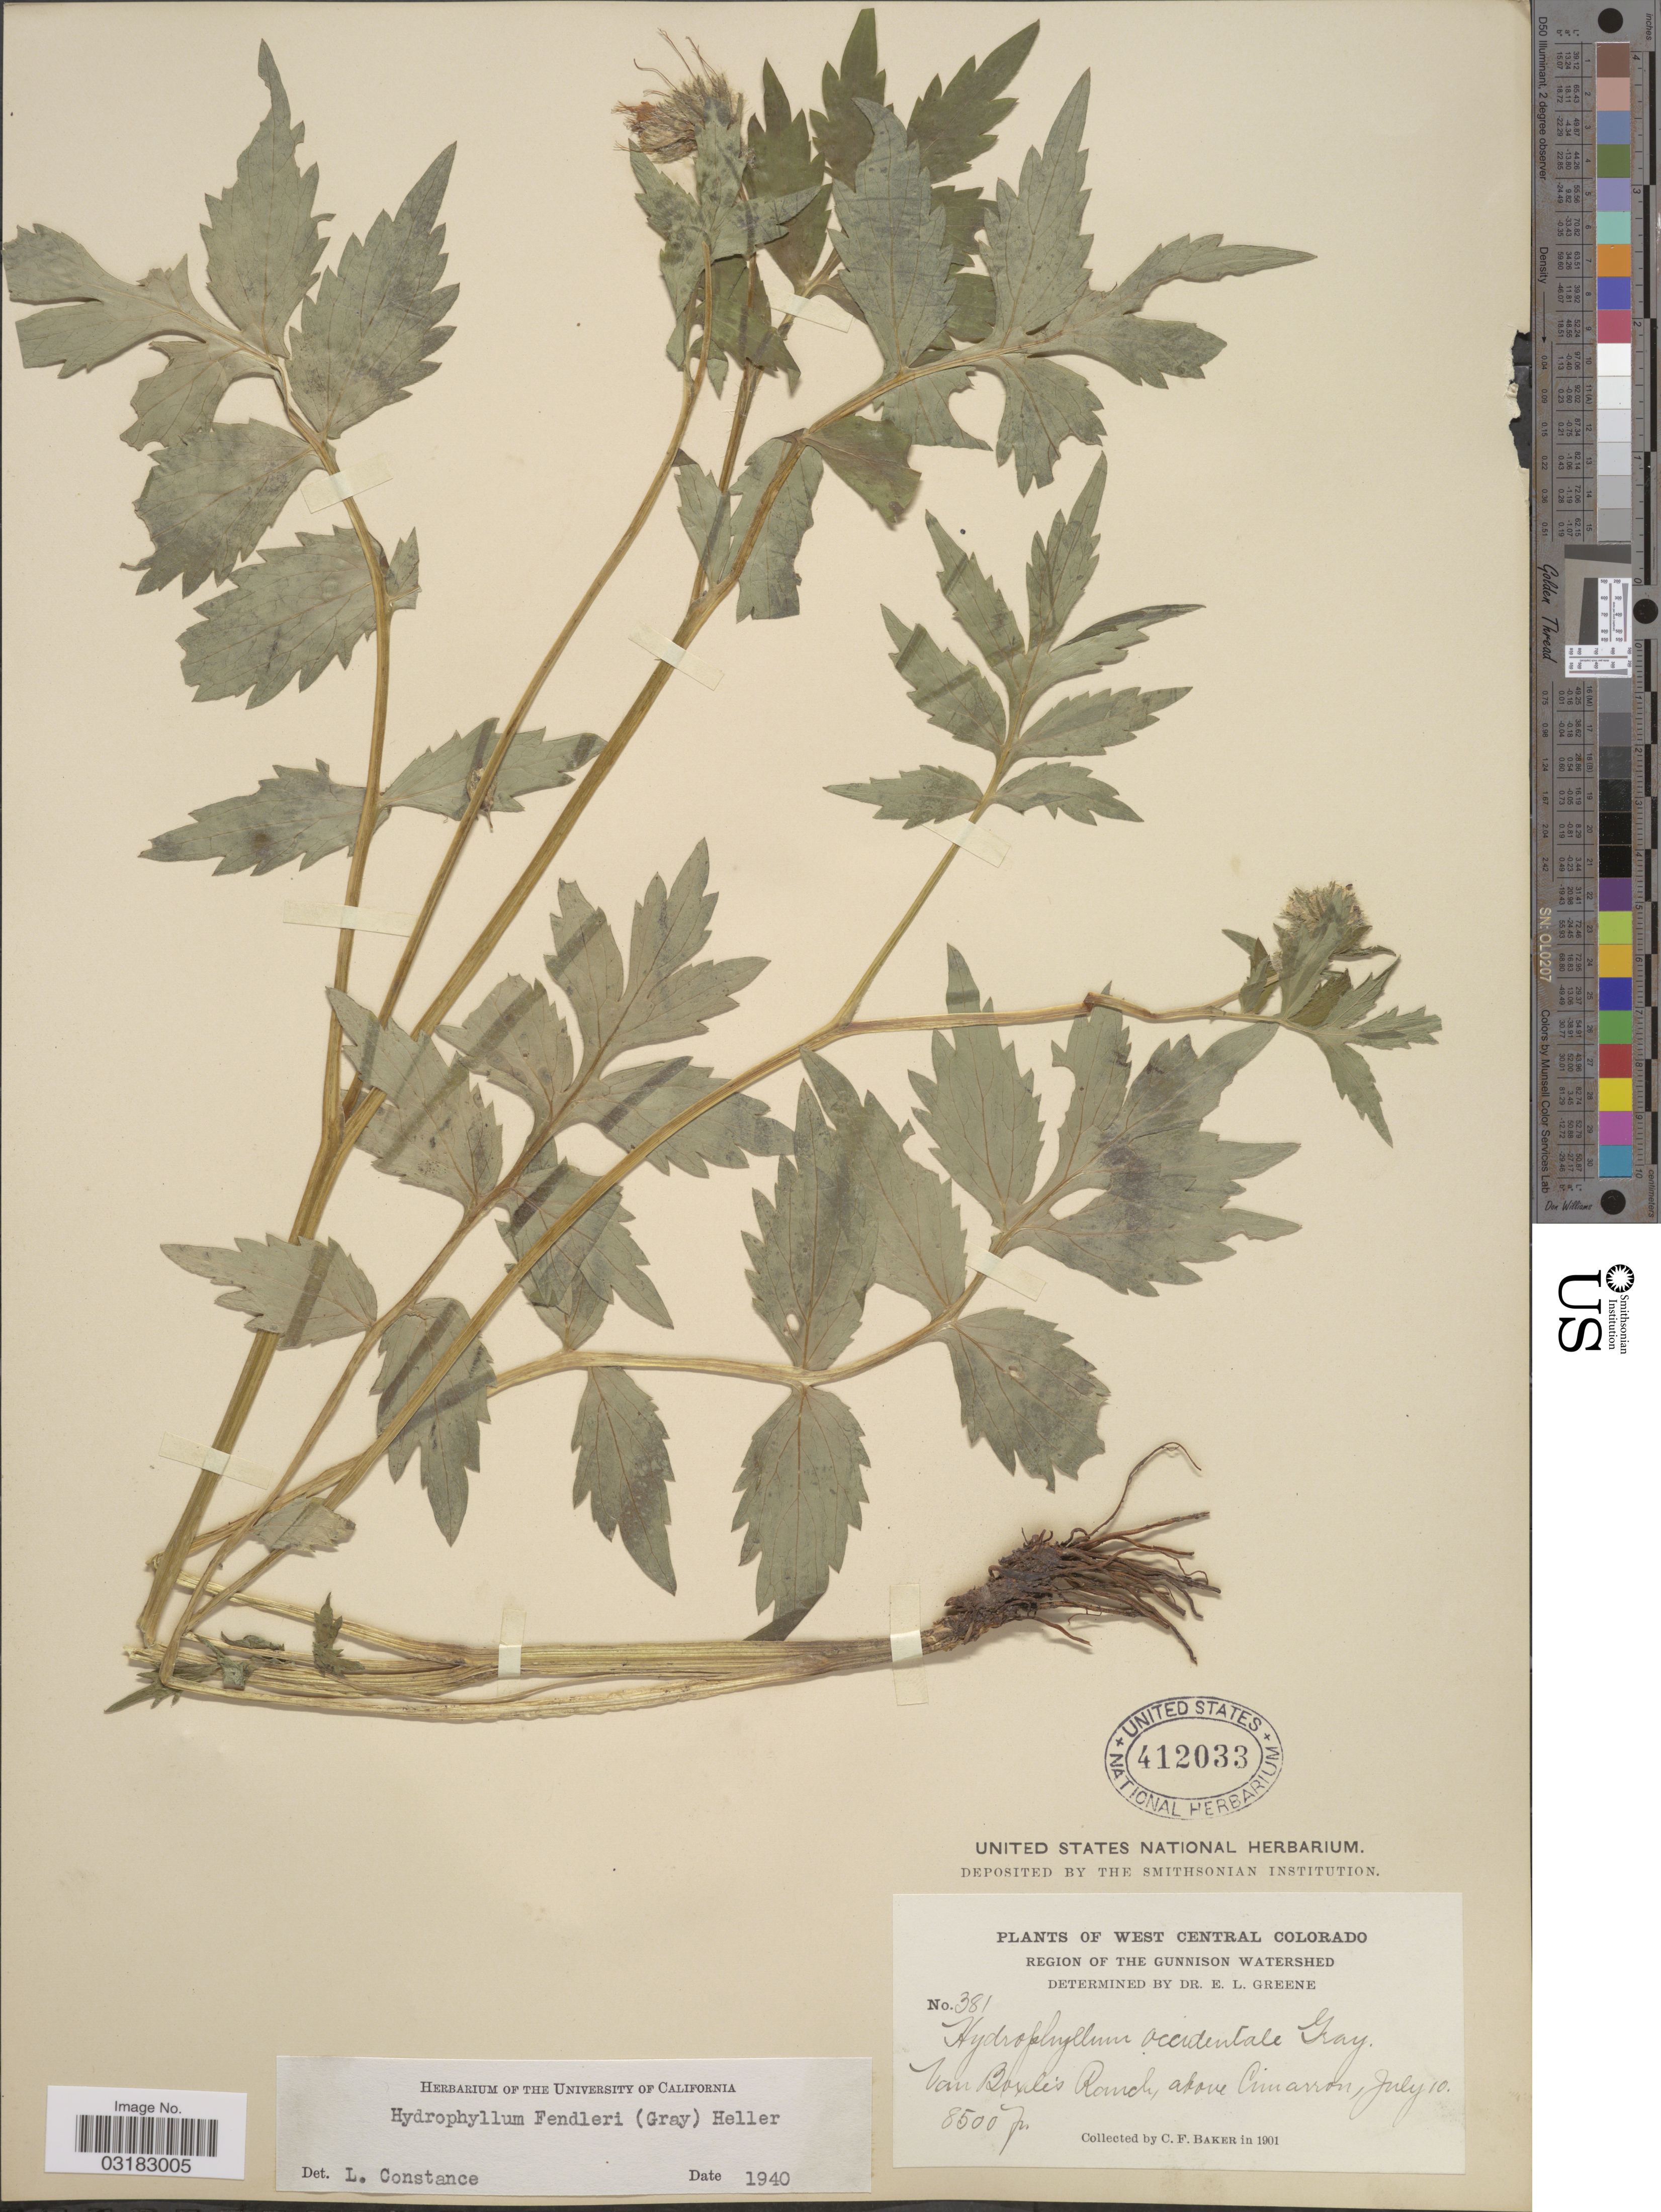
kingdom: Plantae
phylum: Tracheophyta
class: Magnoliopsida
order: Boraginales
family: Hydrophyllaceae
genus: Hydrophyllum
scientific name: Hydrophyllum fendleri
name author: (A. Gray) A. Heller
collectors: C. F. Baker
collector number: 381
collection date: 1901-07-10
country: United States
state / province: Colorado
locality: West Central Colorado. Region of the Gunnison Watershed. Van Boxle's Ranch above Cimarron.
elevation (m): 2591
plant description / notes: Corrected "Van Boyles Ranch" to "Van Boxle's Ranch."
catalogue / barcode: US 412033